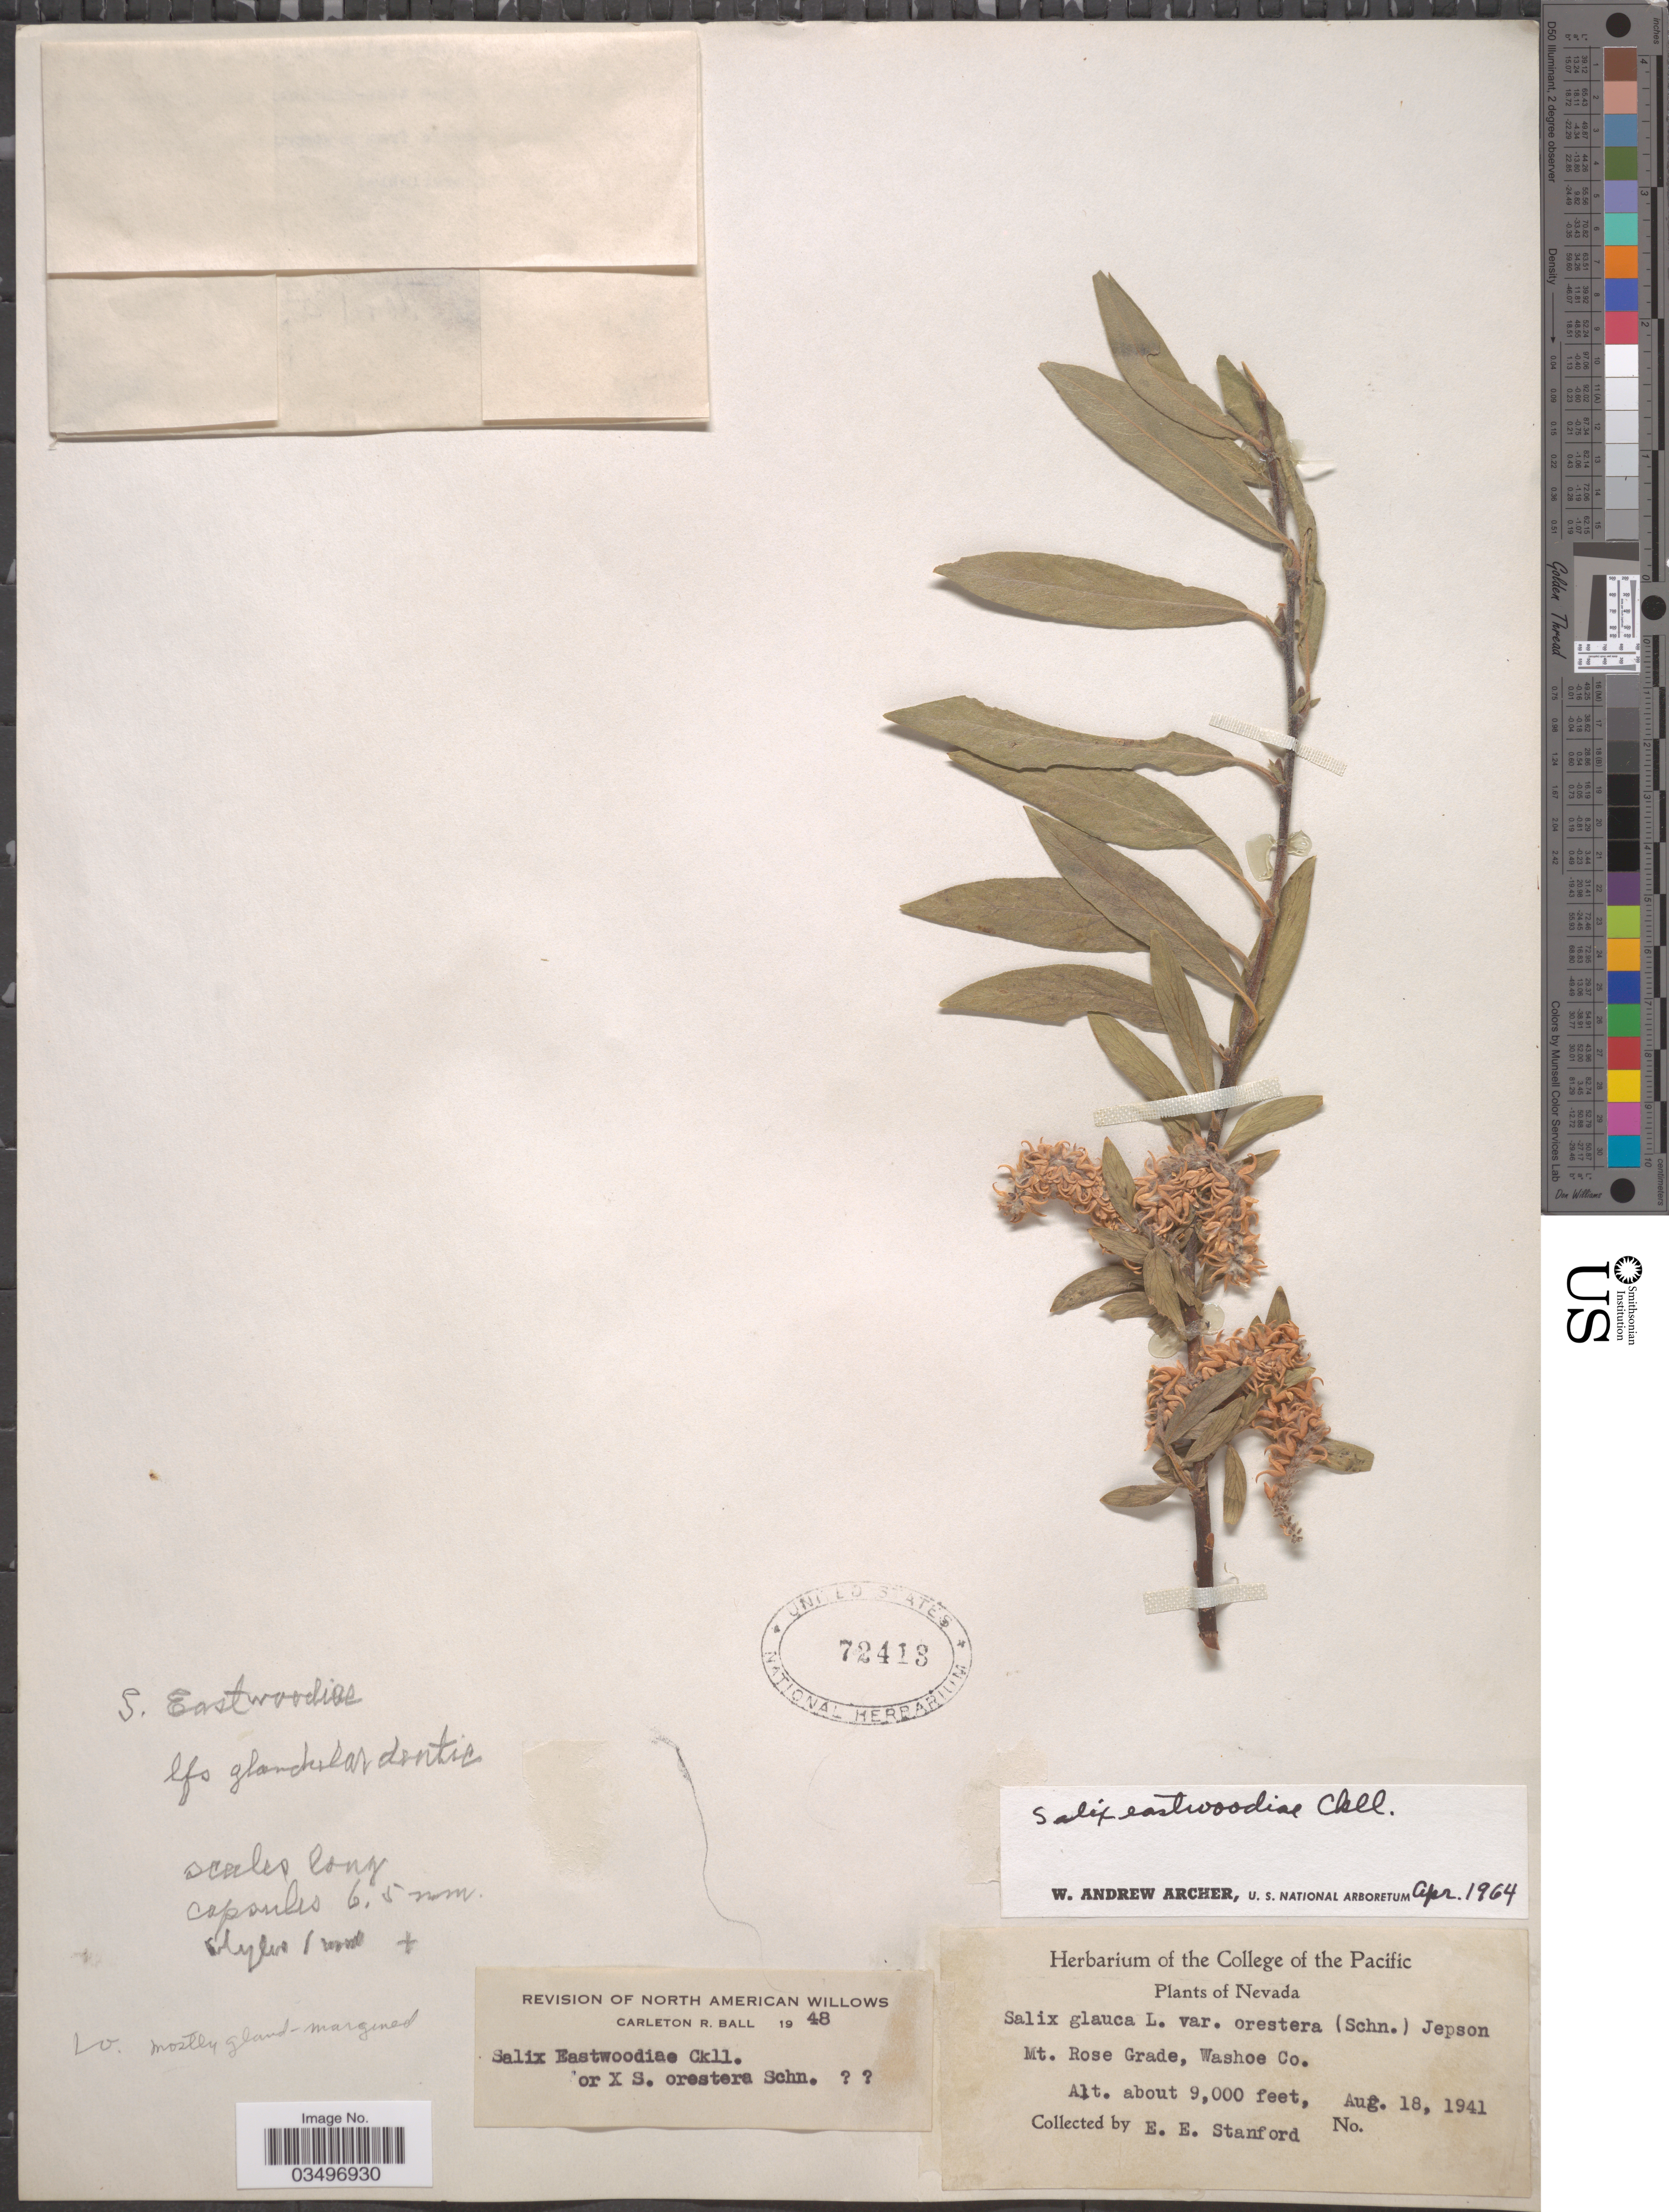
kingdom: Plantae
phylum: Tracheophyta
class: Magnoliopsida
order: Malpighiales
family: Salicaceae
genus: Salix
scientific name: Salix eastwoodiae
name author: Cockerell ex A. Heller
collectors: E. Stanford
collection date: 1941-08-18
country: United States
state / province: Nevada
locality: Mt. Rose Grade, Washoe Co.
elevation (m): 2743